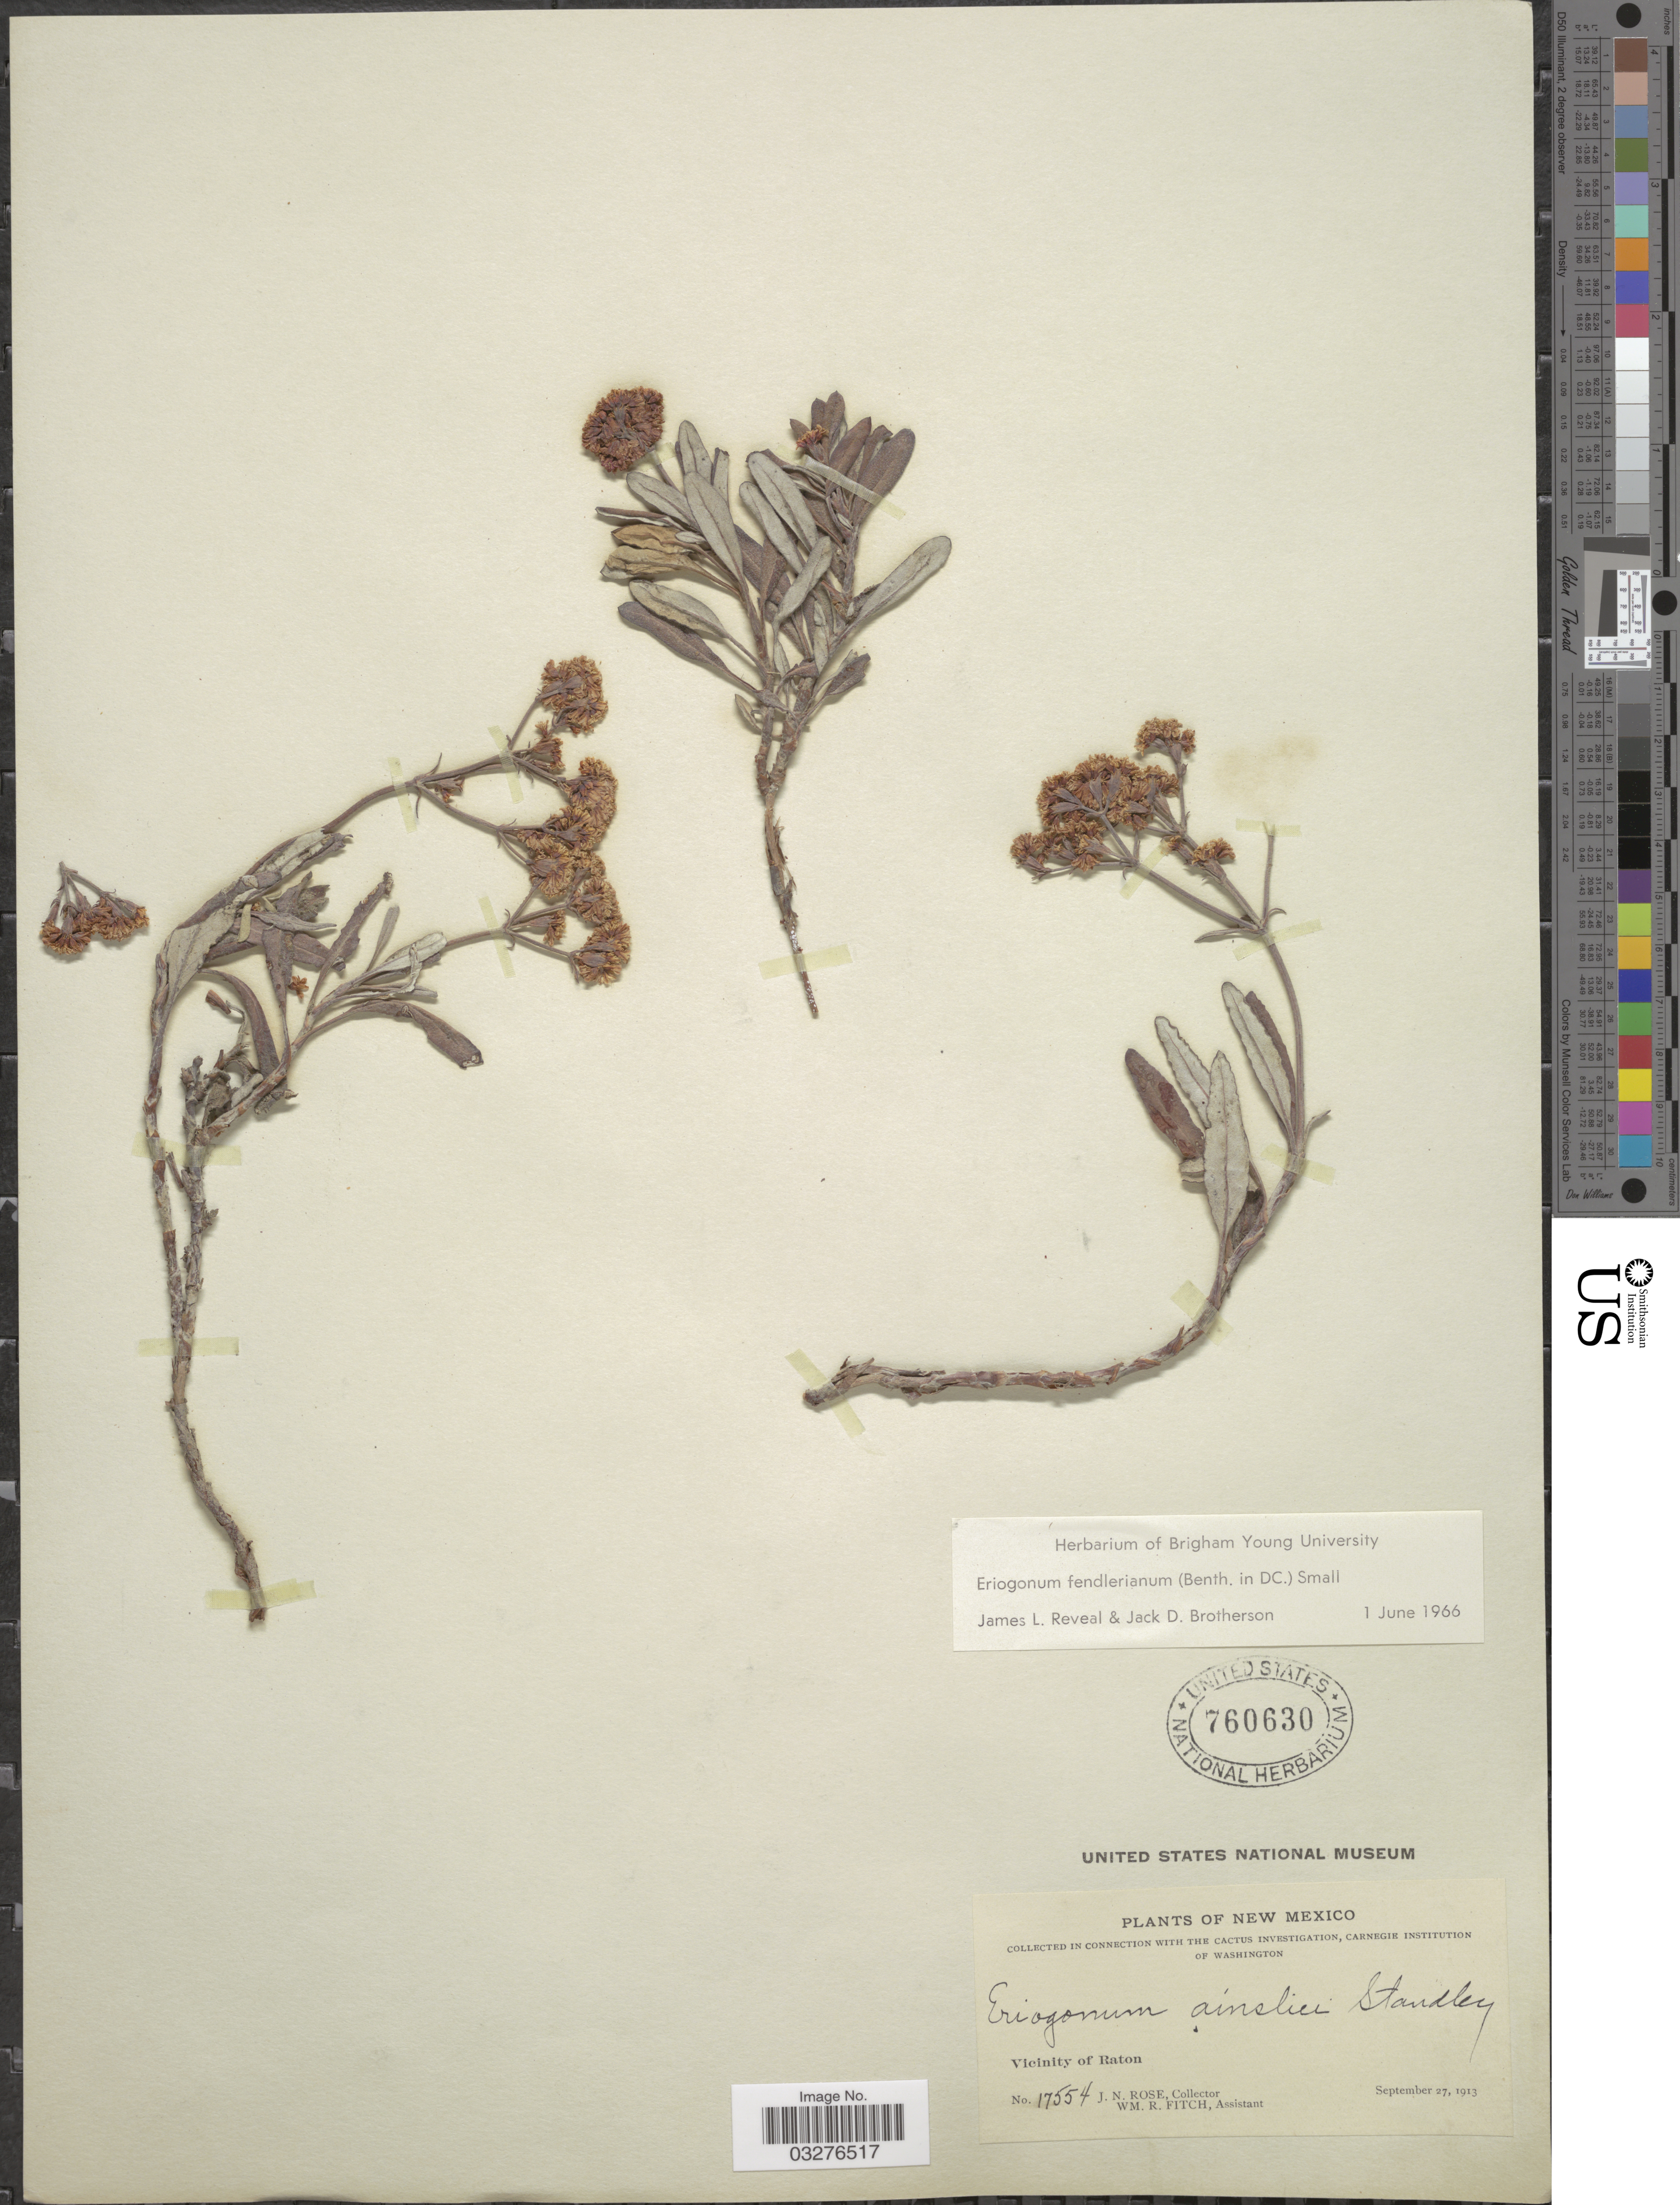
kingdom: Plantae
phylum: Tracheophyta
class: Magnoliopsida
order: Caryophyllales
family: Polygonaceae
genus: Eriogonum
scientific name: Eriogonum fendlerianum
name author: (Benth.) Small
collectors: J. N. Rose & W. R. Fitch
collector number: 17554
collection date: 1913-09-27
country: United States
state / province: New Mexico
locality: Vicinity of Raton.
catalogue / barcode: US 760630